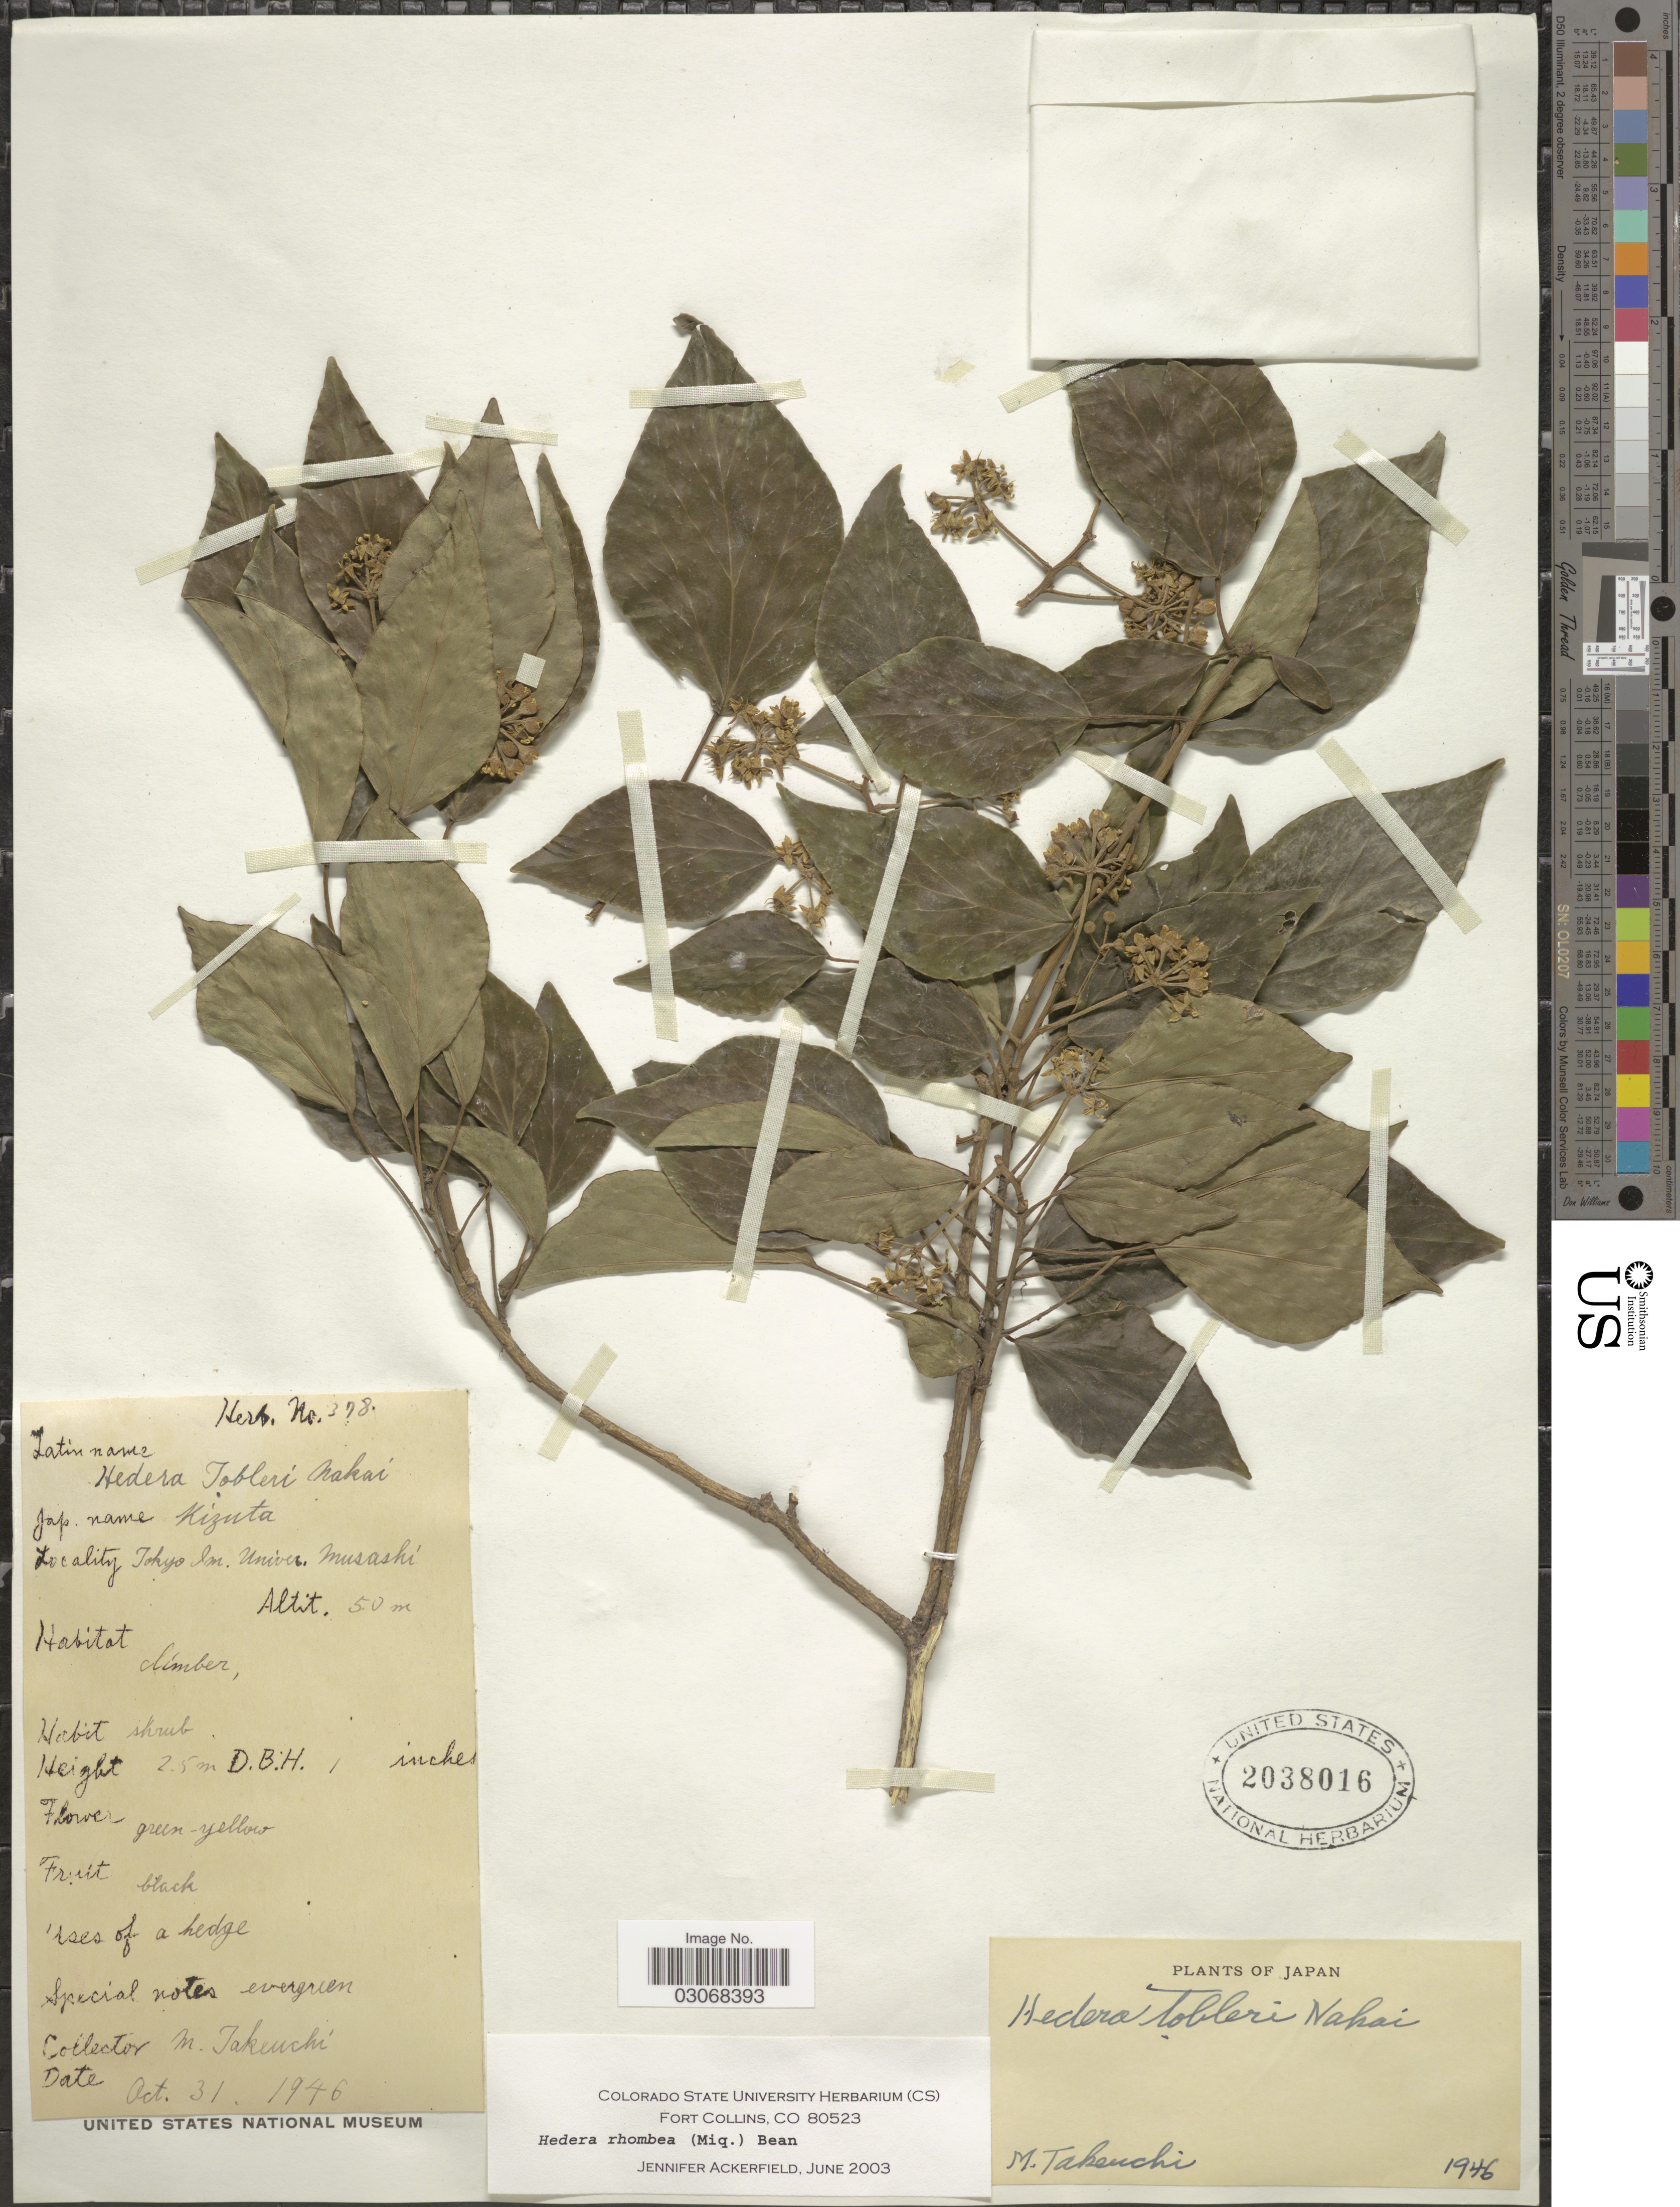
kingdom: Plantae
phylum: Tracheophyta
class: Magnoliopsida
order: Apiales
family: Araliaceae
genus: Hedera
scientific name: Hedera rhombea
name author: (Miq.) Bean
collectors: M. Takeuchi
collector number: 378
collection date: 1946-10-31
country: Japan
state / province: Tokyo, Federal City of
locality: Tokyo Im. Univer. Musashi.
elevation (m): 50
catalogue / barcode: US 2038016